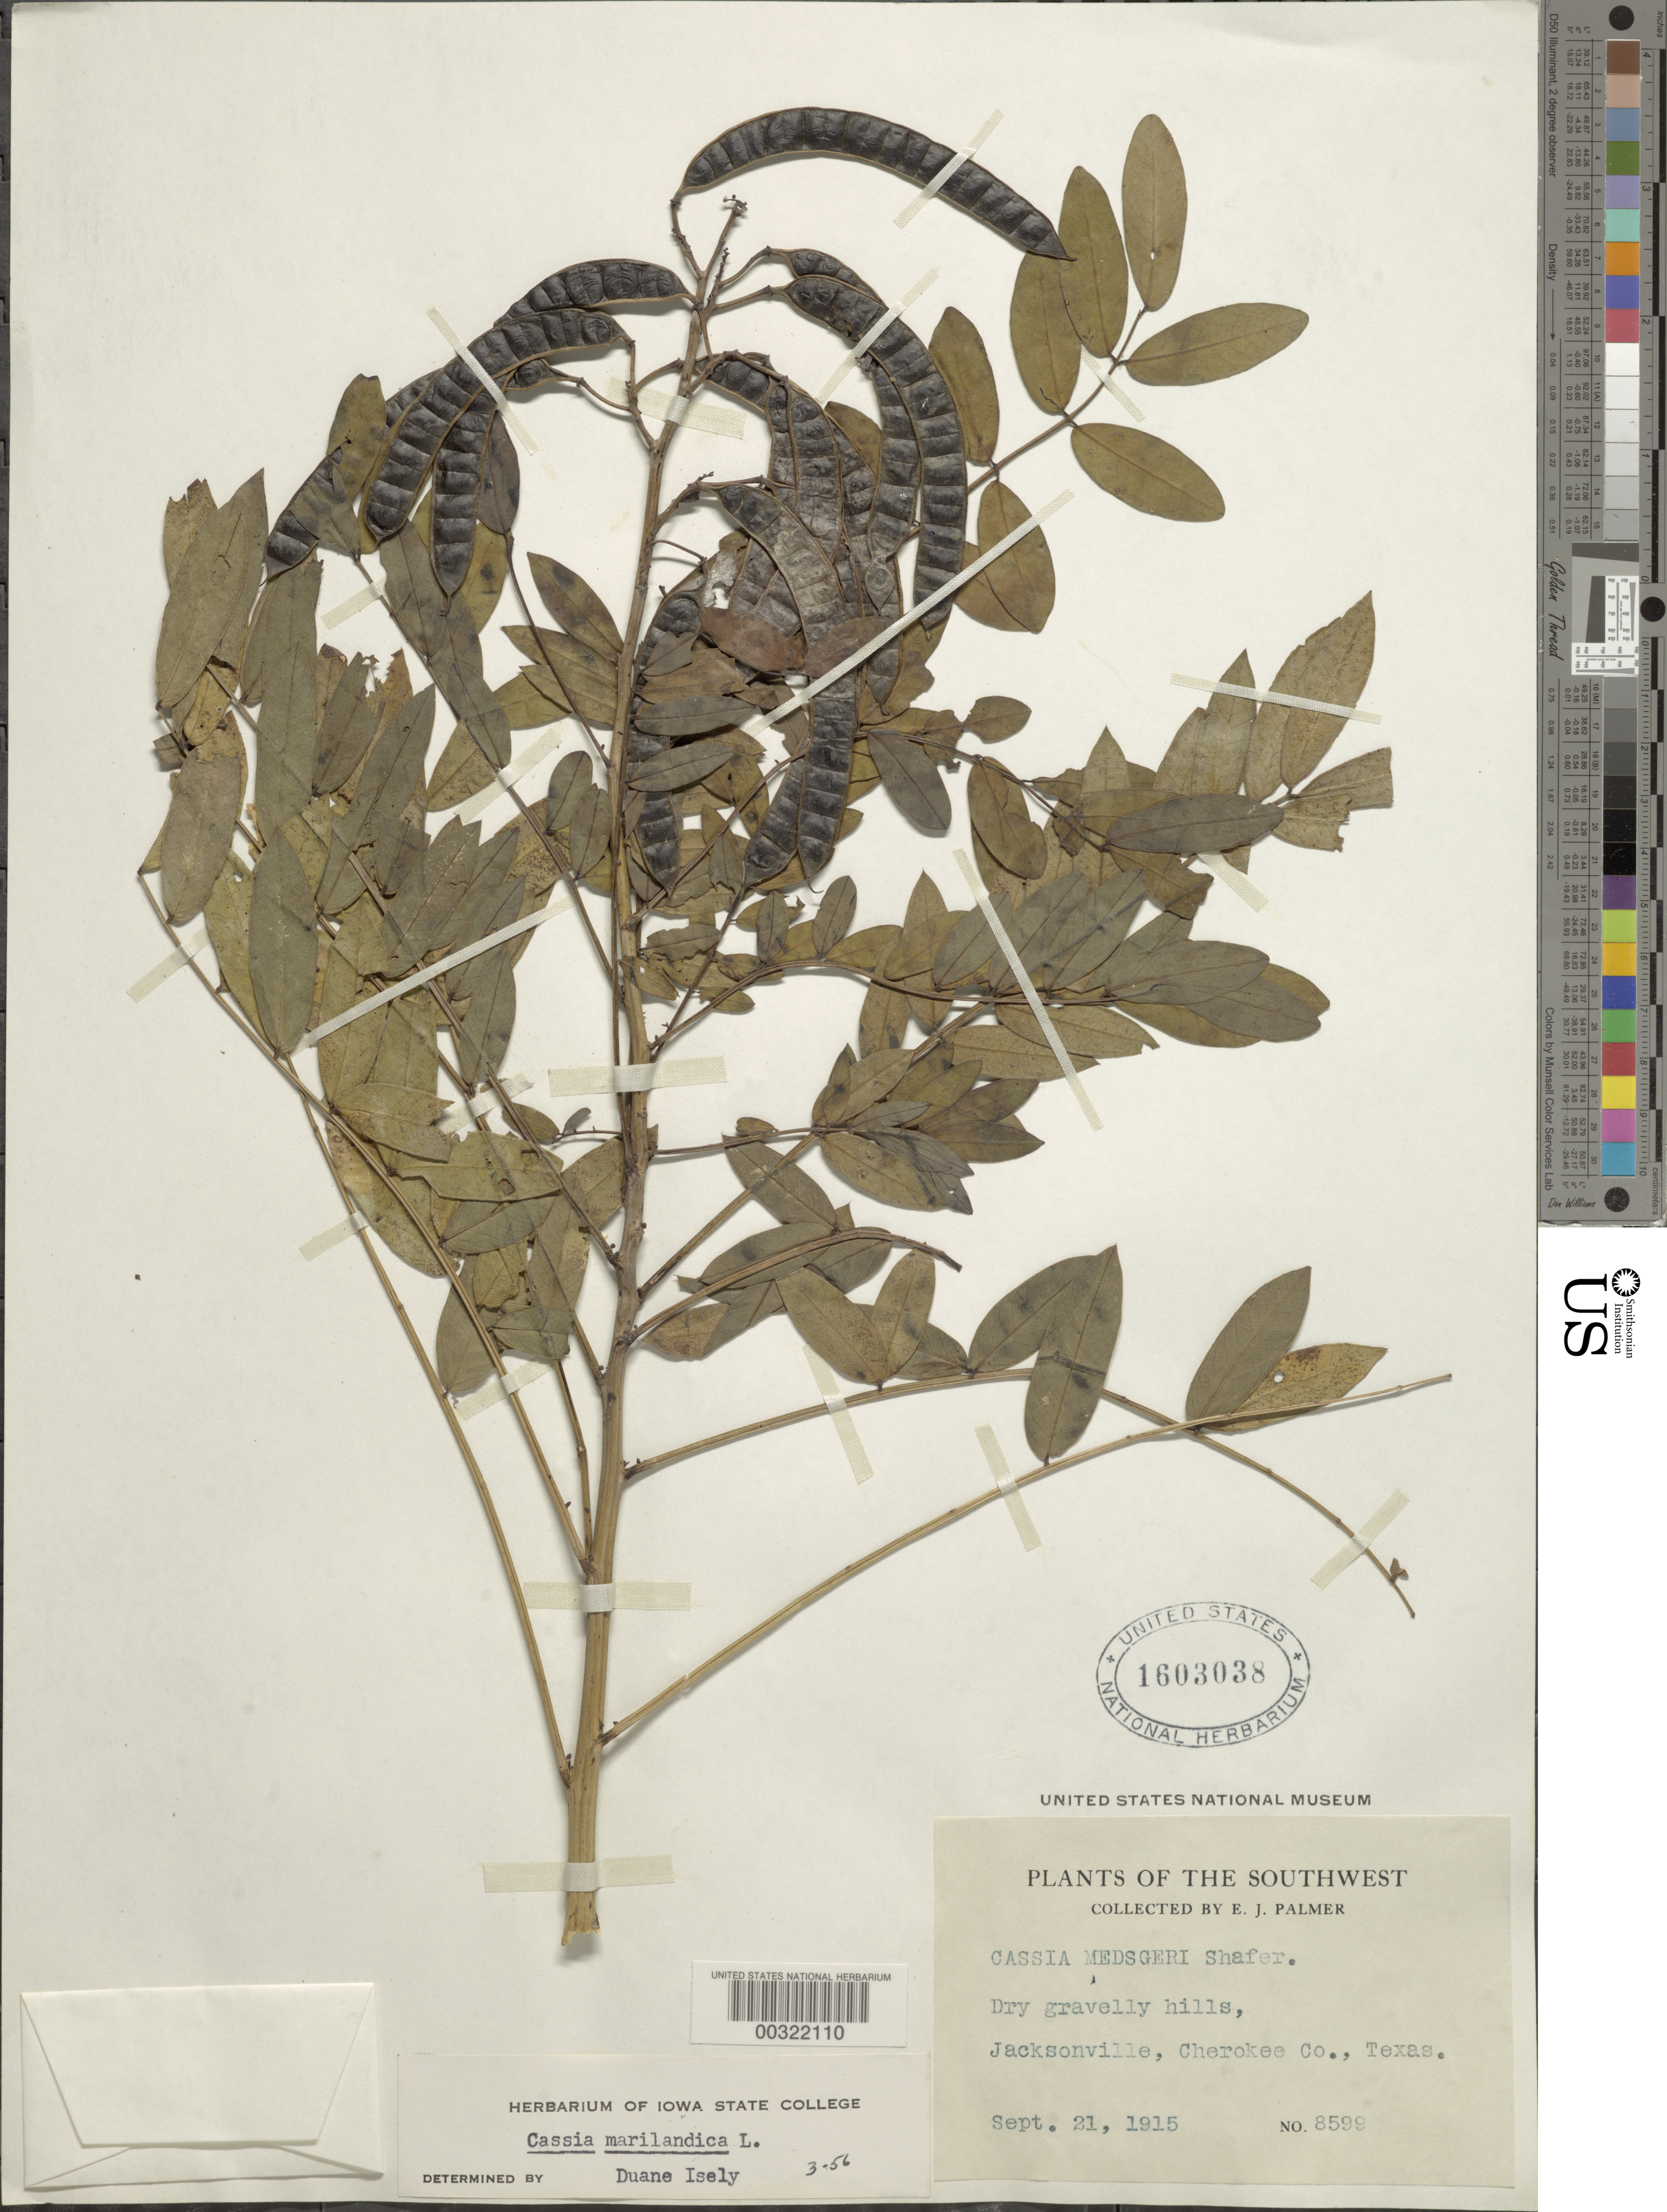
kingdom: Plantae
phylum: Tracheophyta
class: Magnoliopsida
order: Fabales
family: Fabaceae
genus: Senna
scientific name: Senna marilandica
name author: (L.) Link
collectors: E. J. Palmer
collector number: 8599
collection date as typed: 21 Sep 1915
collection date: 1915-09-21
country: United States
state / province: Texas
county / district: Cherokee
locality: Jacksonville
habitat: Dry gravelly hills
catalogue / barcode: US 1603038